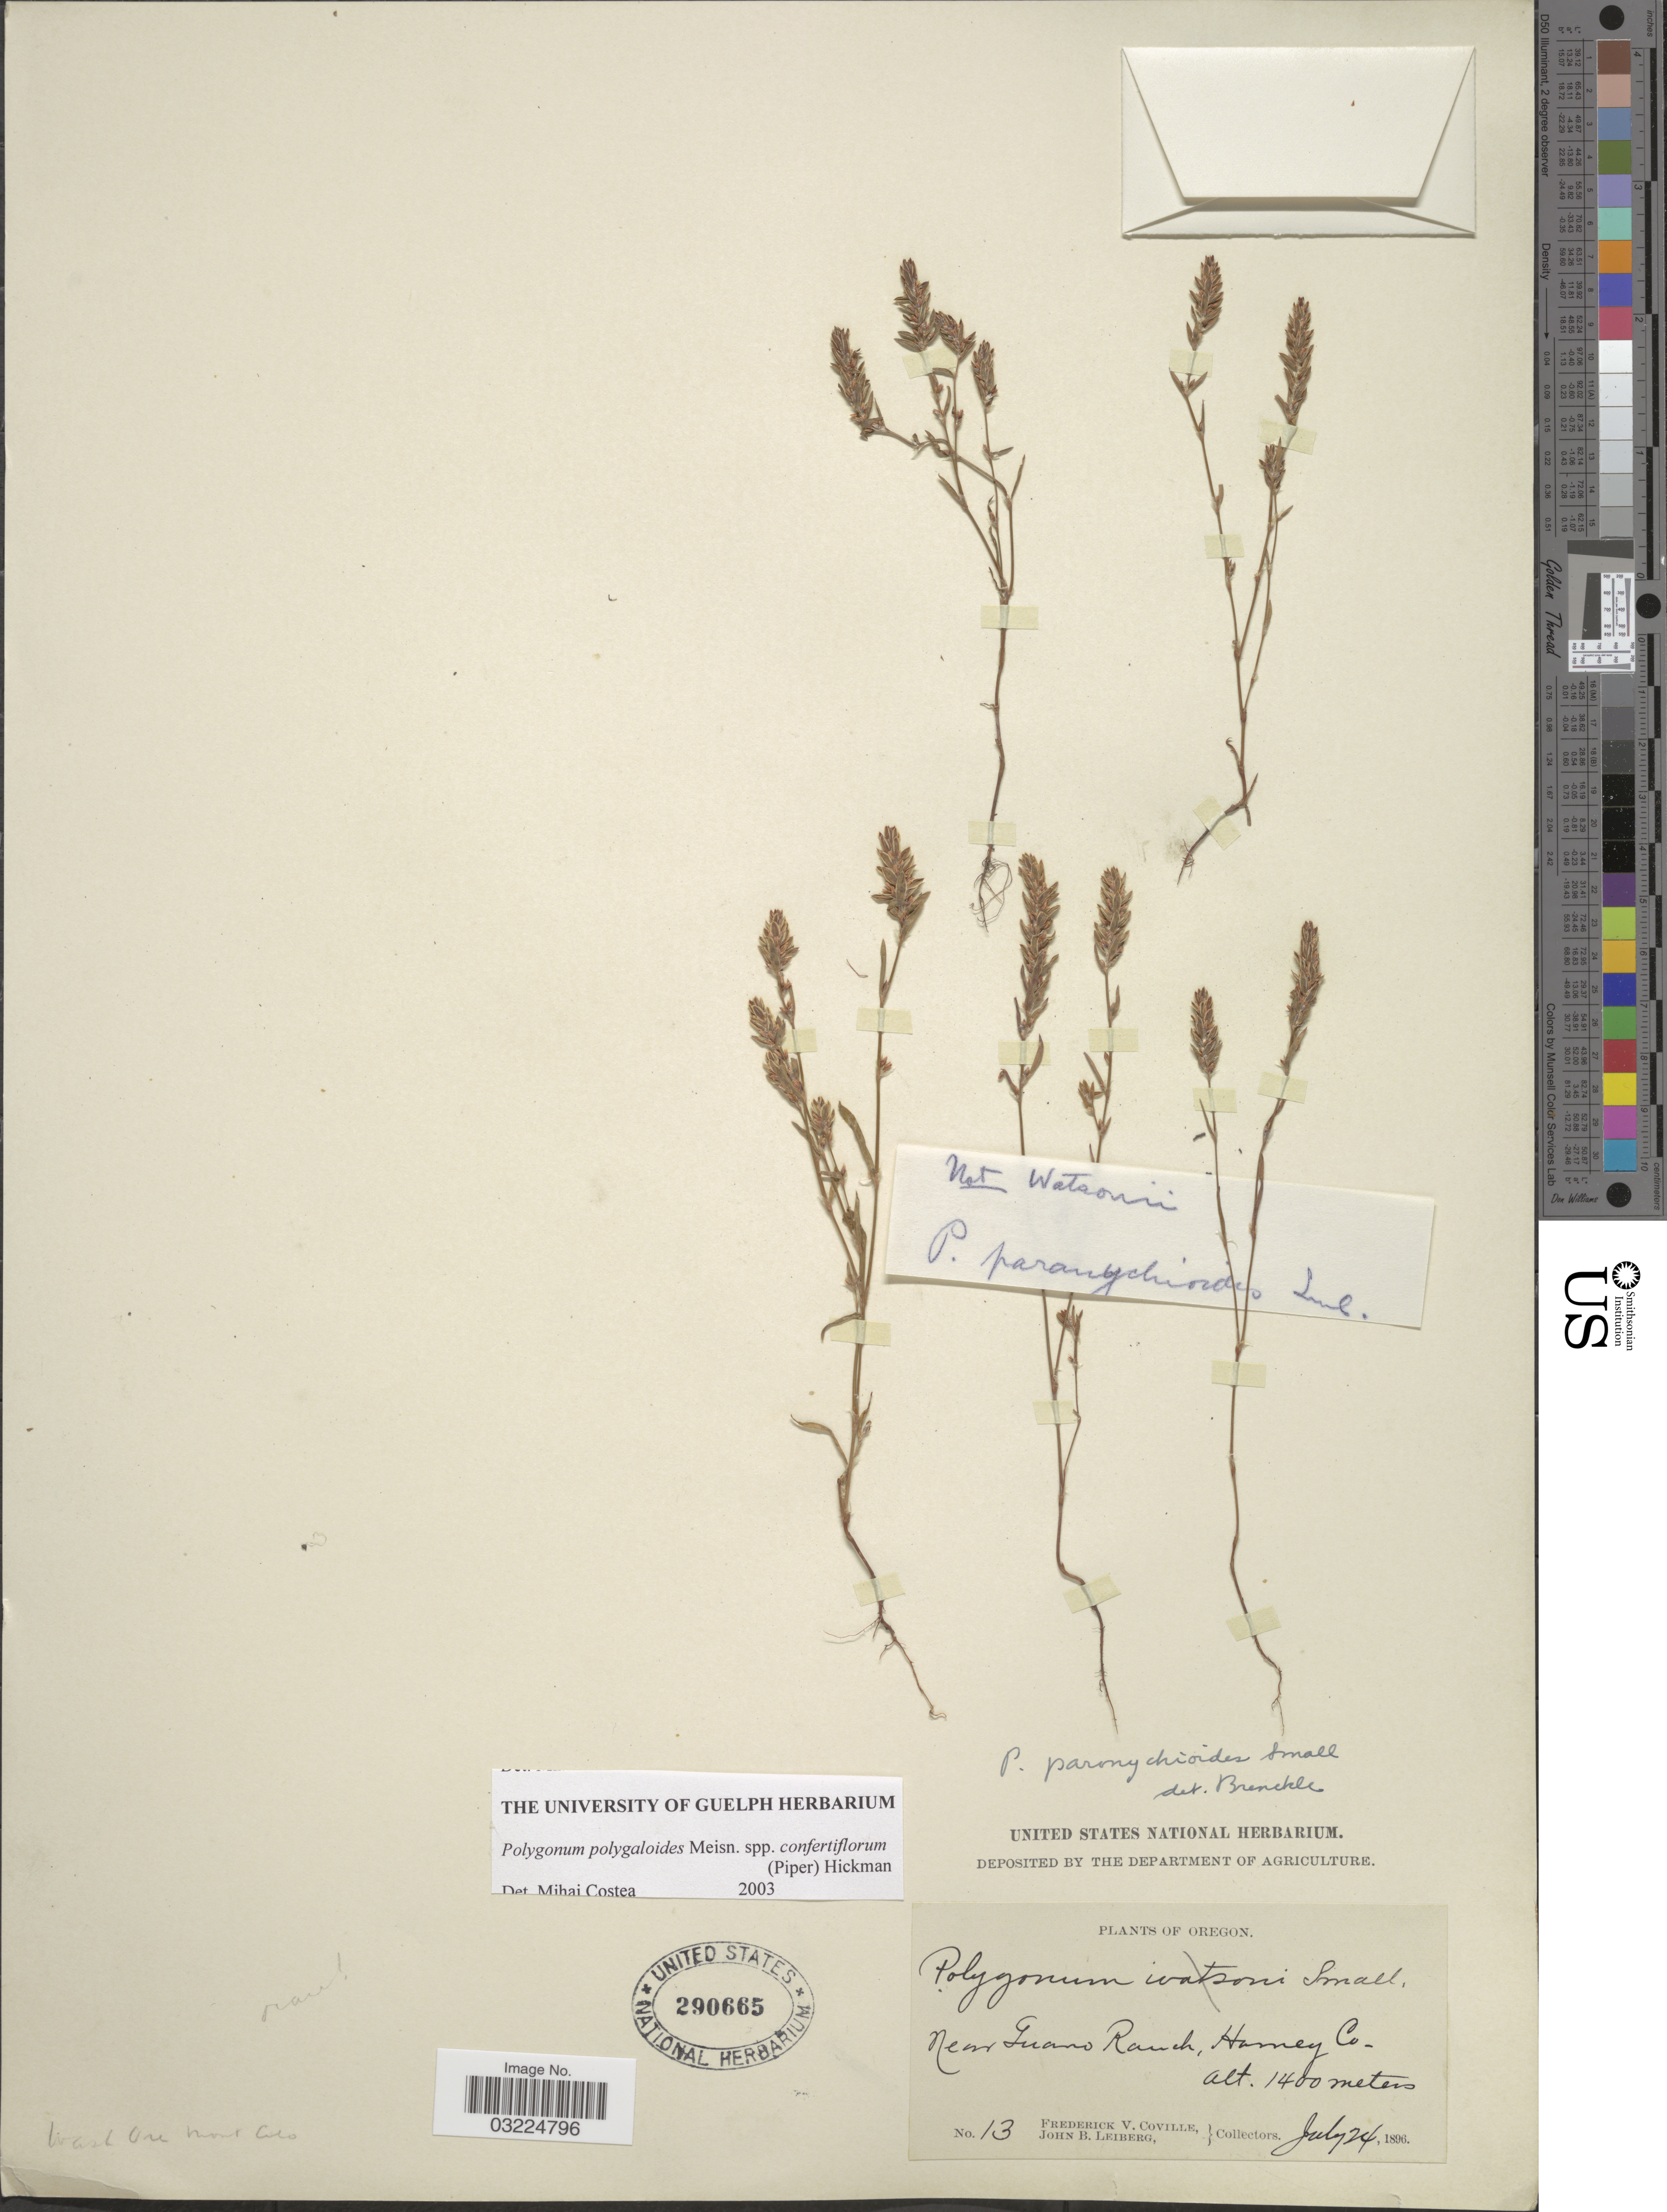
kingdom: Plantae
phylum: Tracheophyta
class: Magnoliopsida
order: Caryophyllales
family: Polygonaceae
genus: Polygonum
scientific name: Polygonum polygaloides subsp. confertiflorum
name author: (Nutt. ex Piper) Hickman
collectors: F. V. Coville & J. B. Leiberg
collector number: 13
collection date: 1896-07-24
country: United States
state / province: Oregon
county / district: Harney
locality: Near Guano Ranch, Harney Co.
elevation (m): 1400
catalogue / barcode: US 290665